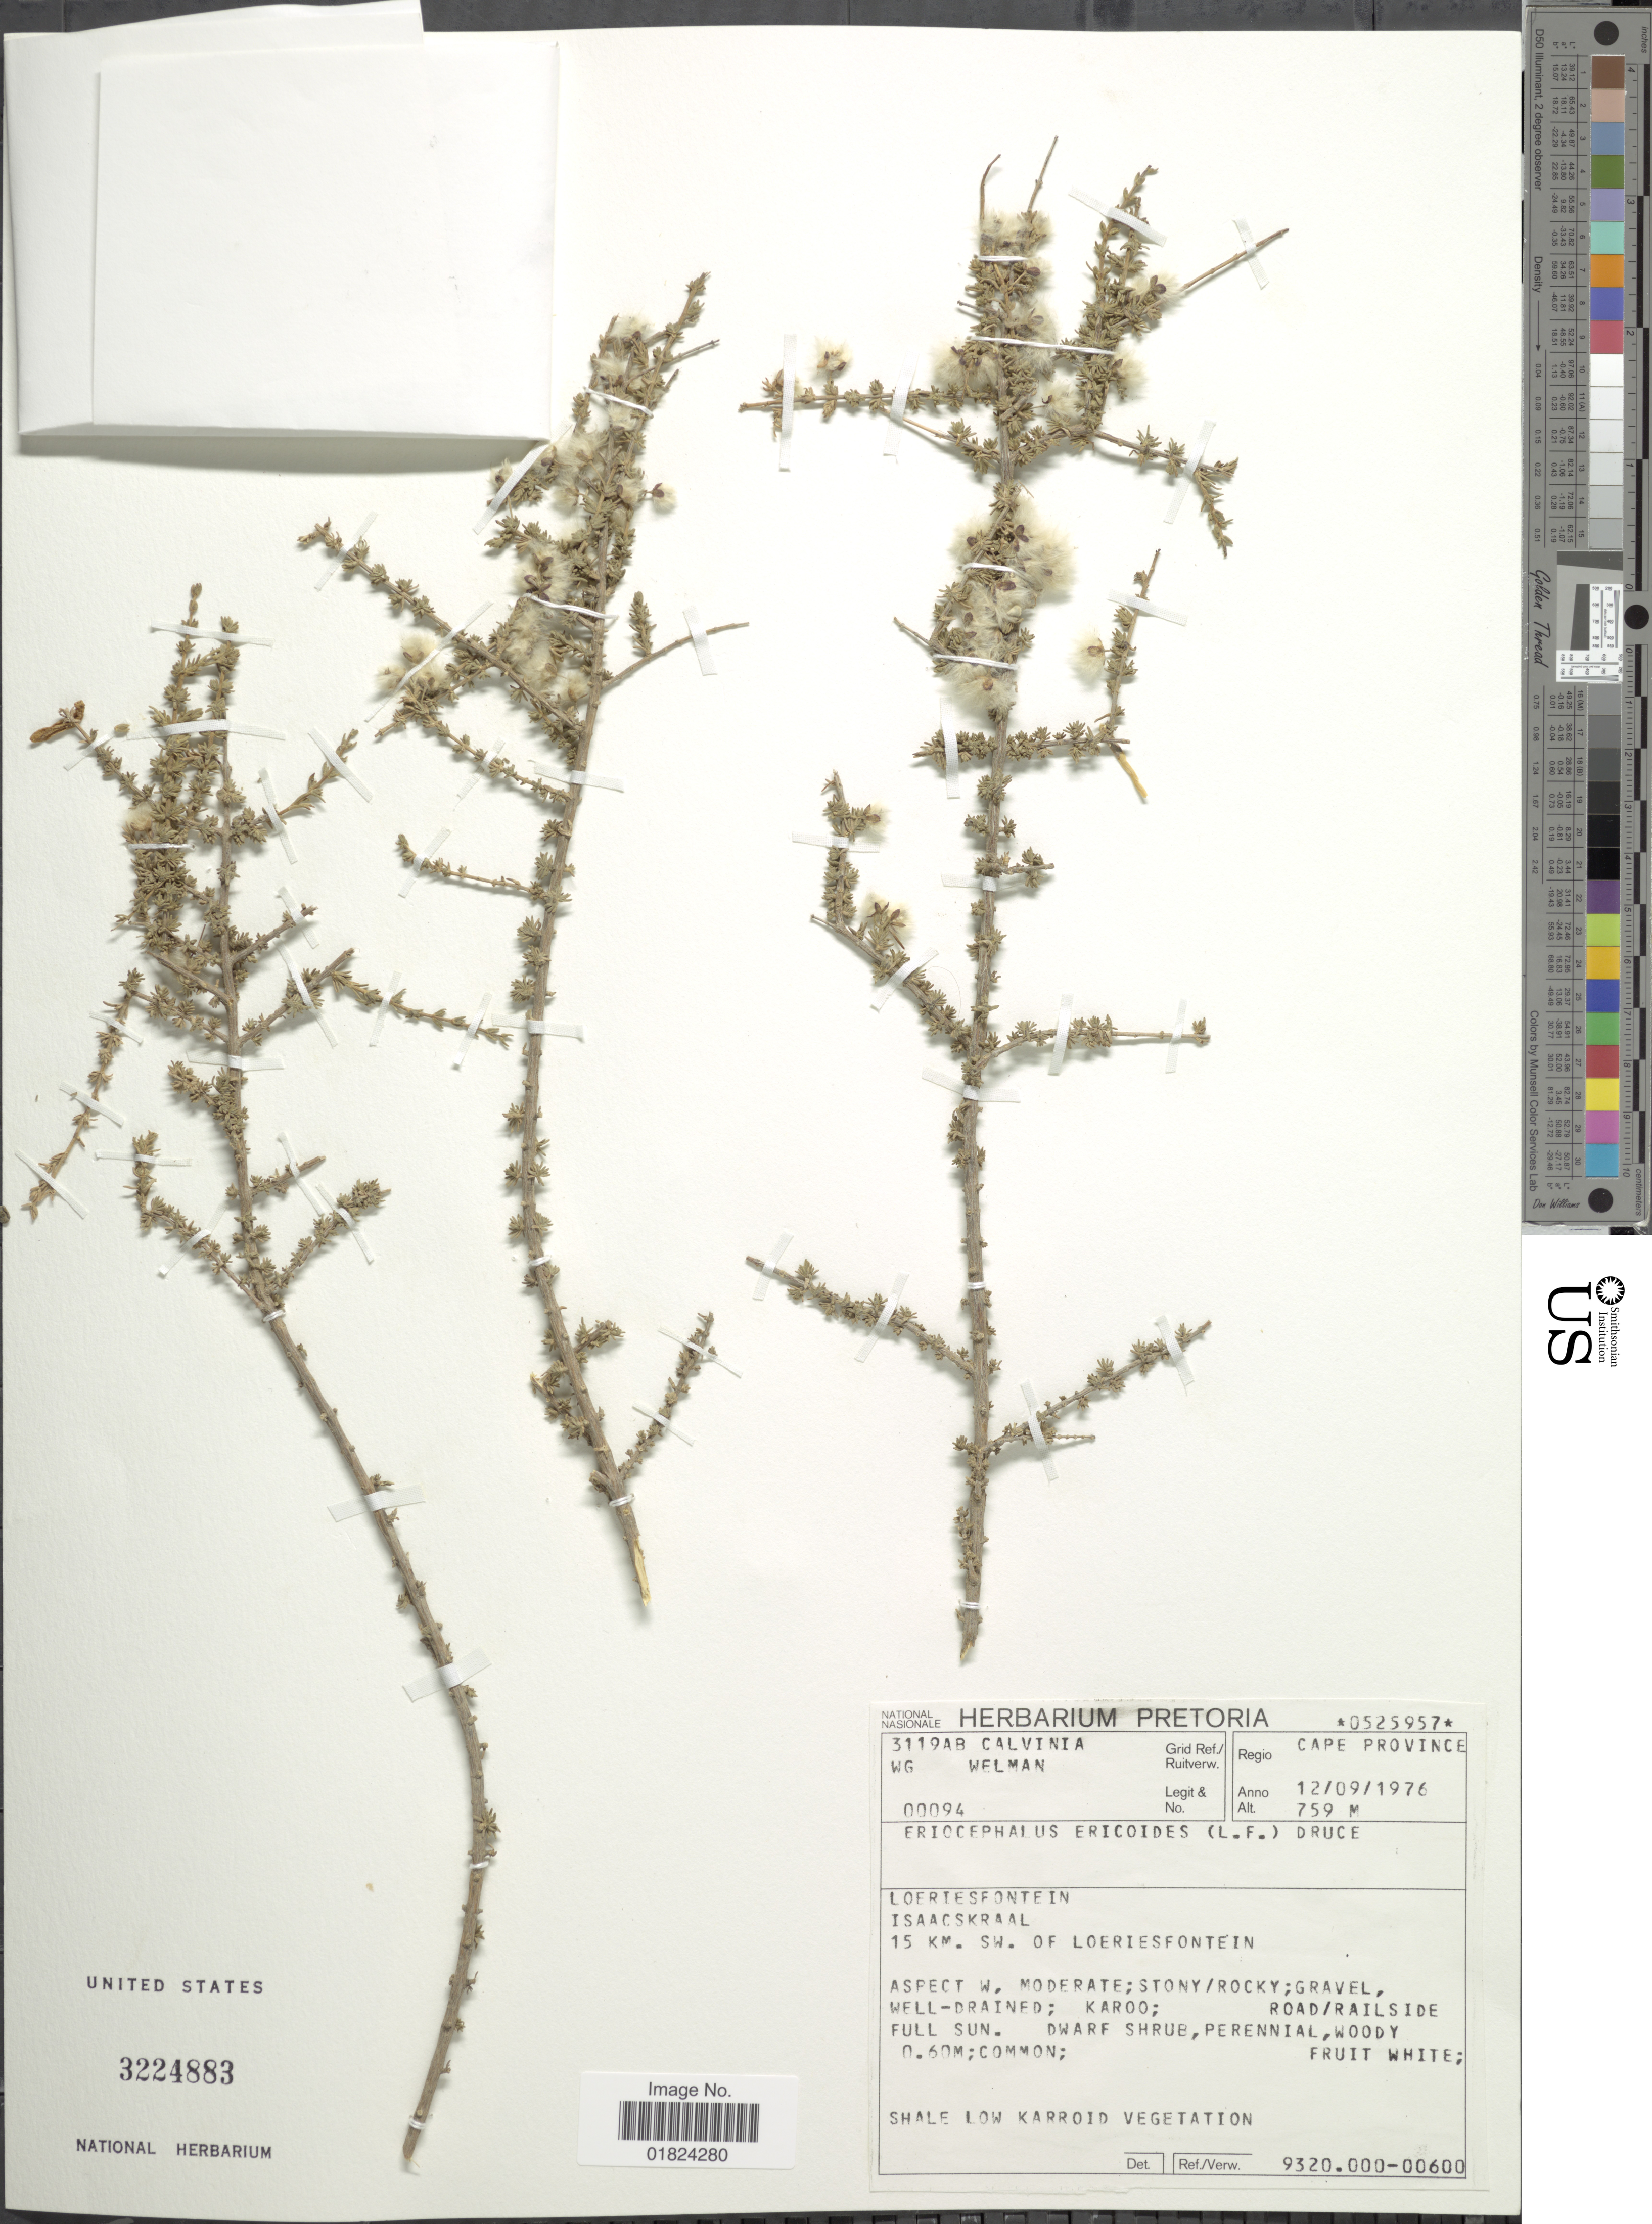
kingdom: Plantae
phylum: Tracheophyta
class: Magnoliopsida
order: Asterales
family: Asteraceae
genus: Eriocephalus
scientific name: Eriocephalus ericoides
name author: (L. f.) Druce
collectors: W. G. Welman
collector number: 00094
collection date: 1976-09-12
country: South Africa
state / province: Northern Cape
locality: Loeriesfontein, Isaacskraal, 15 km. SW. of Loeriesfontein, aspect W.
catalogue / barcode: US 3224883